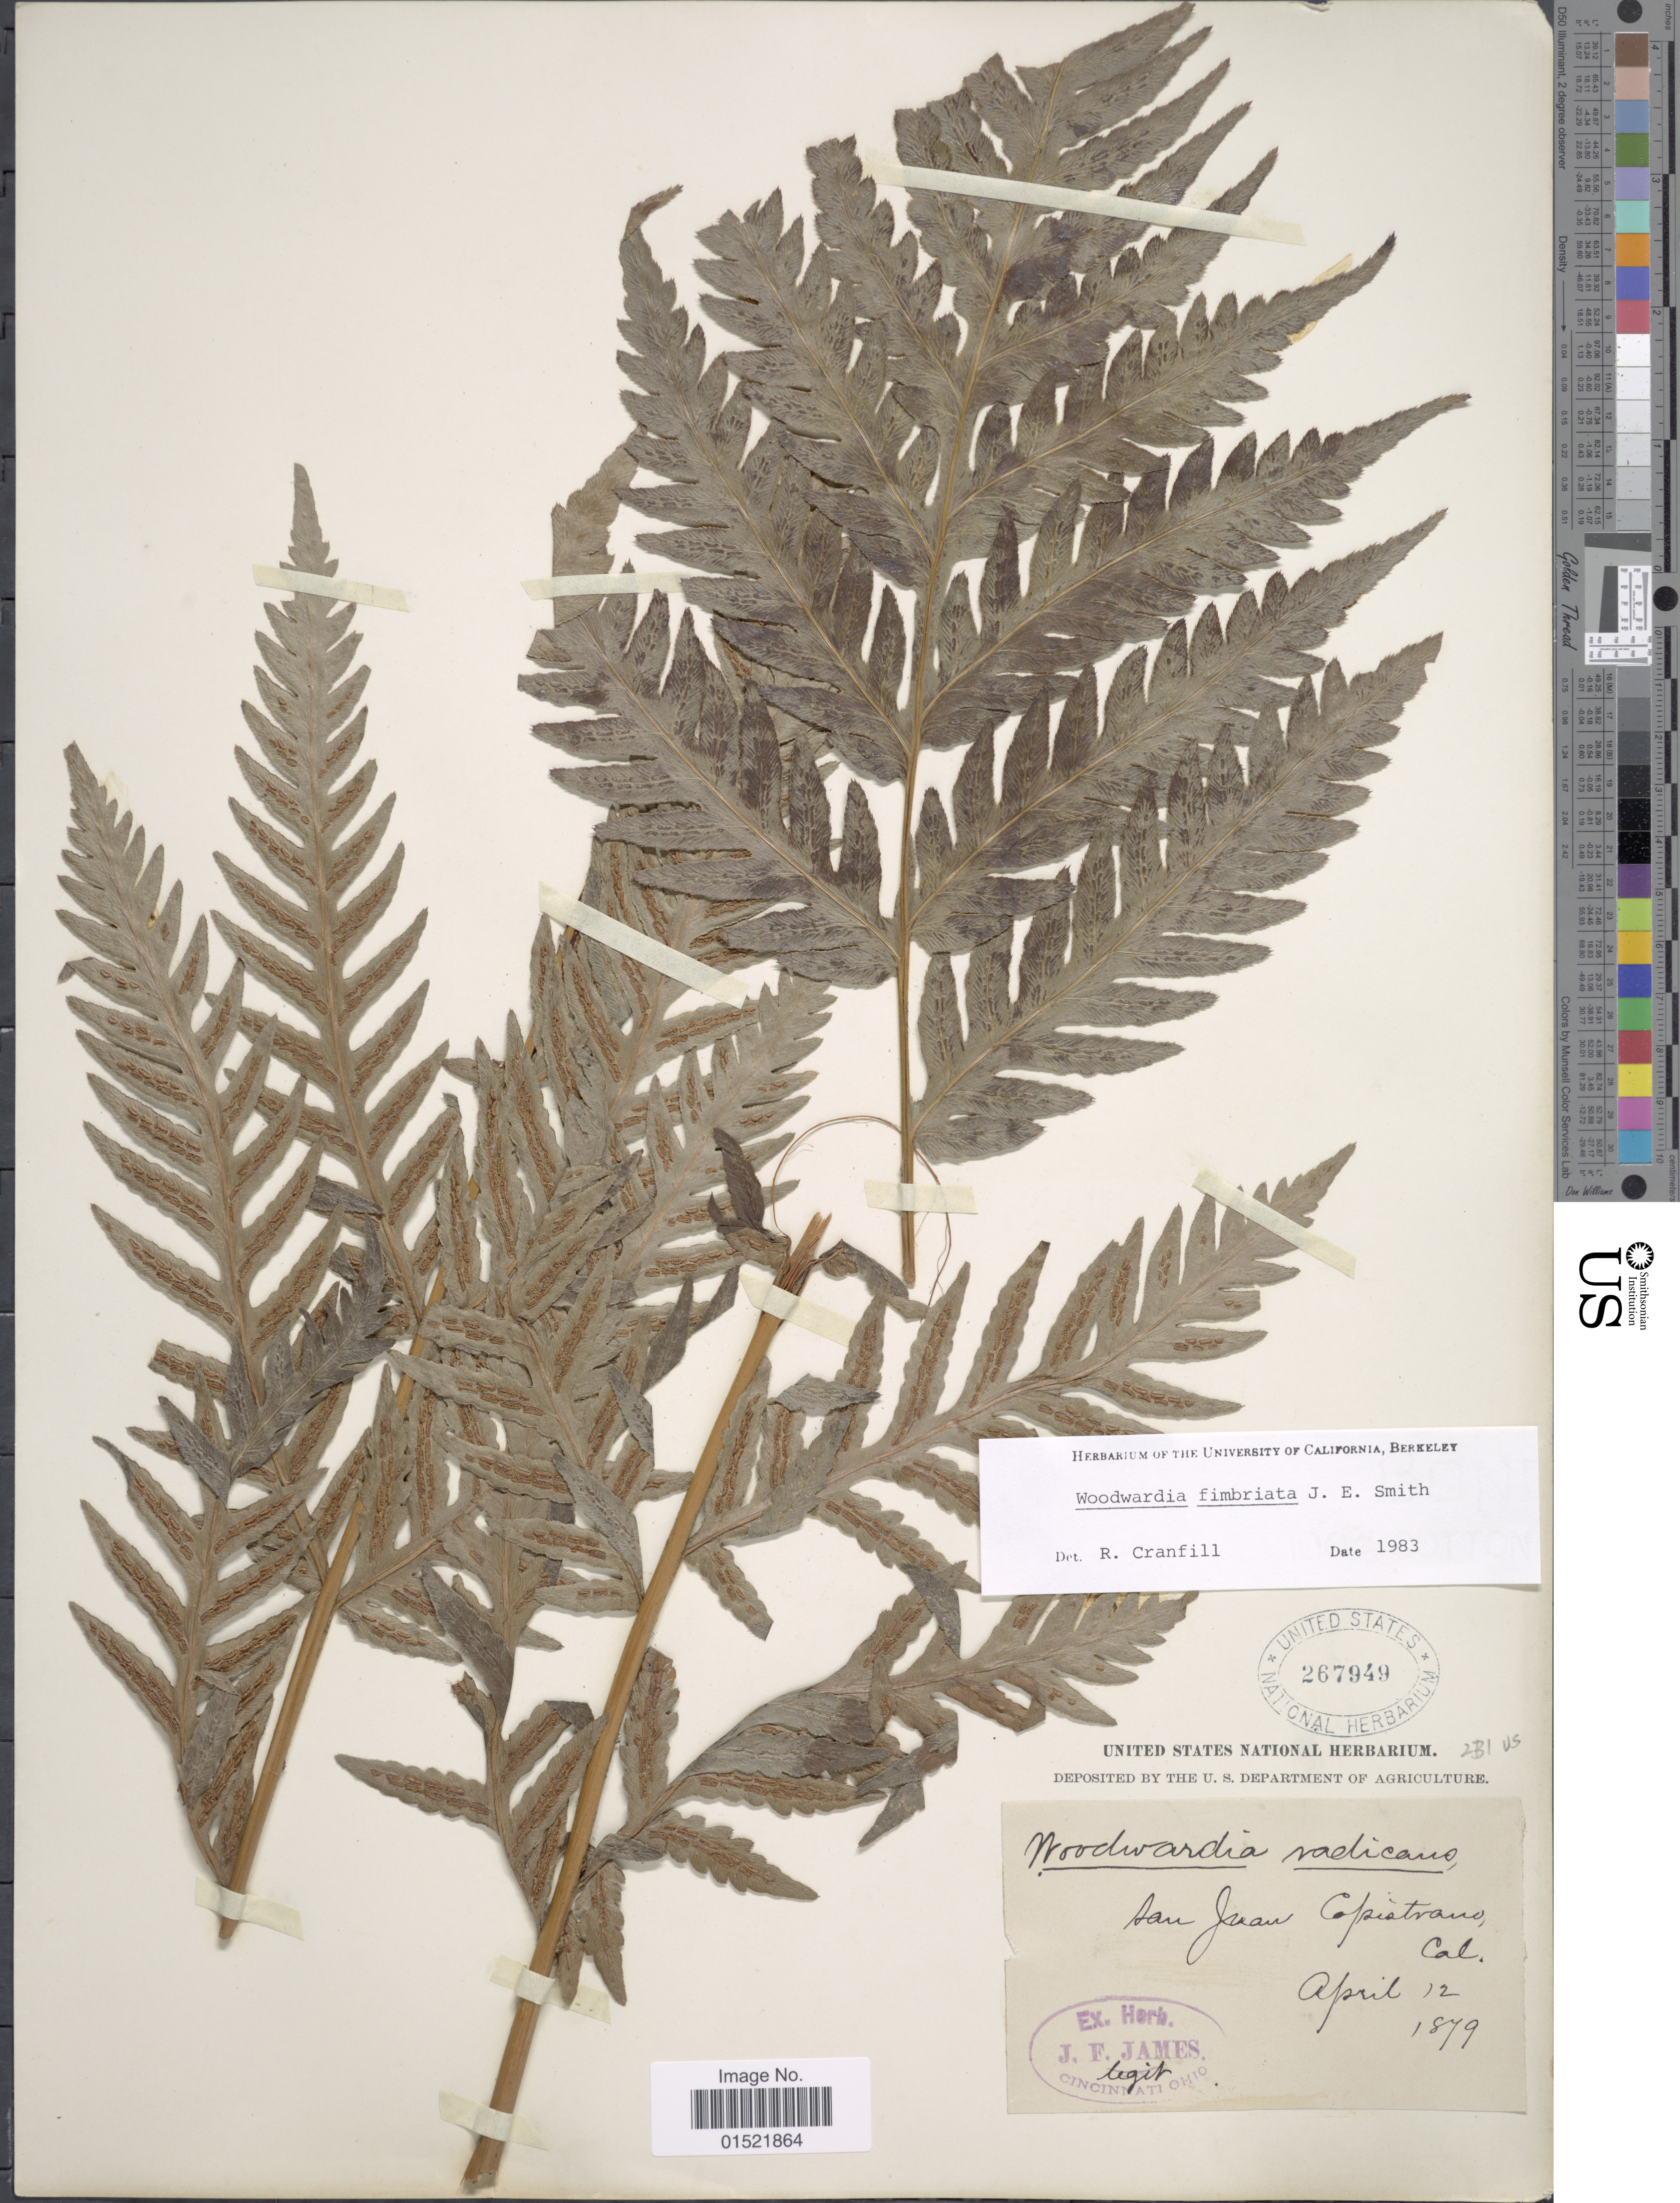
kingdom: Plantae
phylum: Tracheophyta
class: Polypodiopsida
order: Polypodiales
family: Blechnaceae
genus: Woodwardia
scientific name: Woodwardia fimbriata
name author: Sm.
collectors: J. James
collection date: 1879-04-12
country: United States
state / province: California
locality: San Juan, Copistrano, Cal.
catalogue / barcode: US 267949